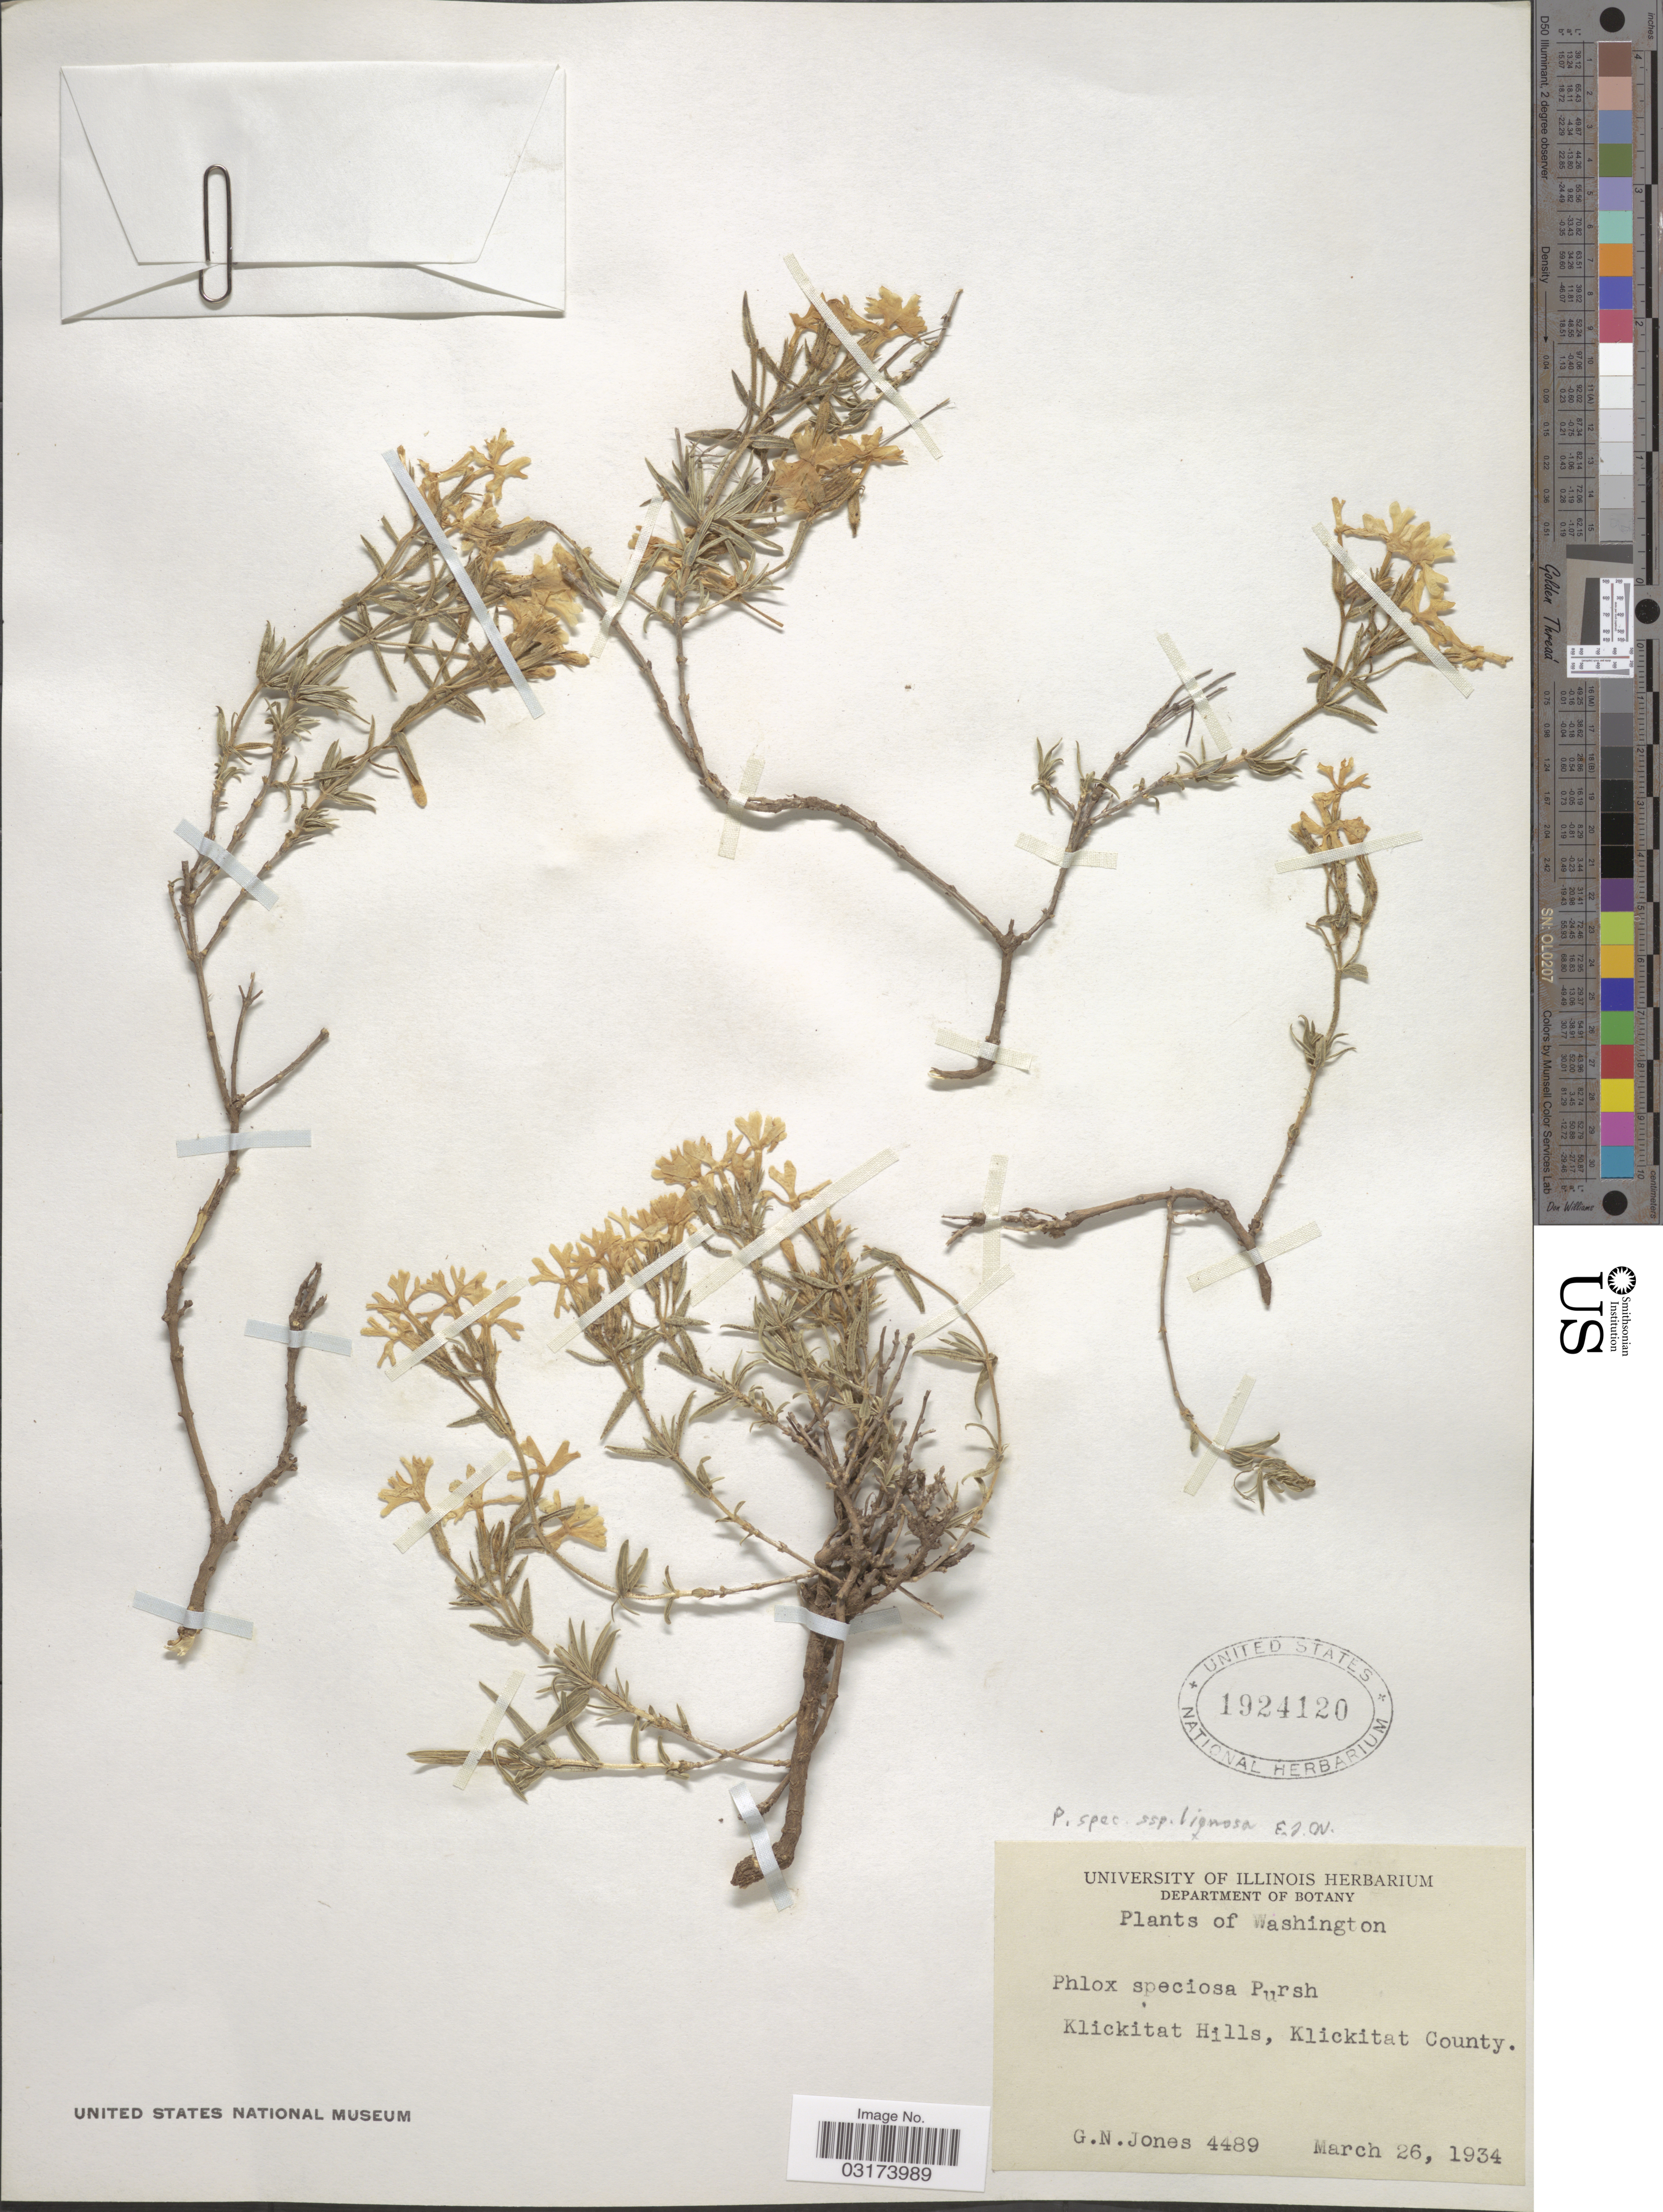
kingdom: Plantae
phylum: Tracheophyta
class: Magnoliopsida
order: Ericales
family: Polemoniaceae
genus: Phlox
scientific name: Phlox speciosa subsp. lignosa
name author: Brand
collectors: G. N. Jones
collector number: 4489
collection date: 1934-03-26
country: United States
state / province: Washington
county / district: Klickitat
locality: Klickitat Hills, Klickitat County.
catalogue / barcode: US 1924120